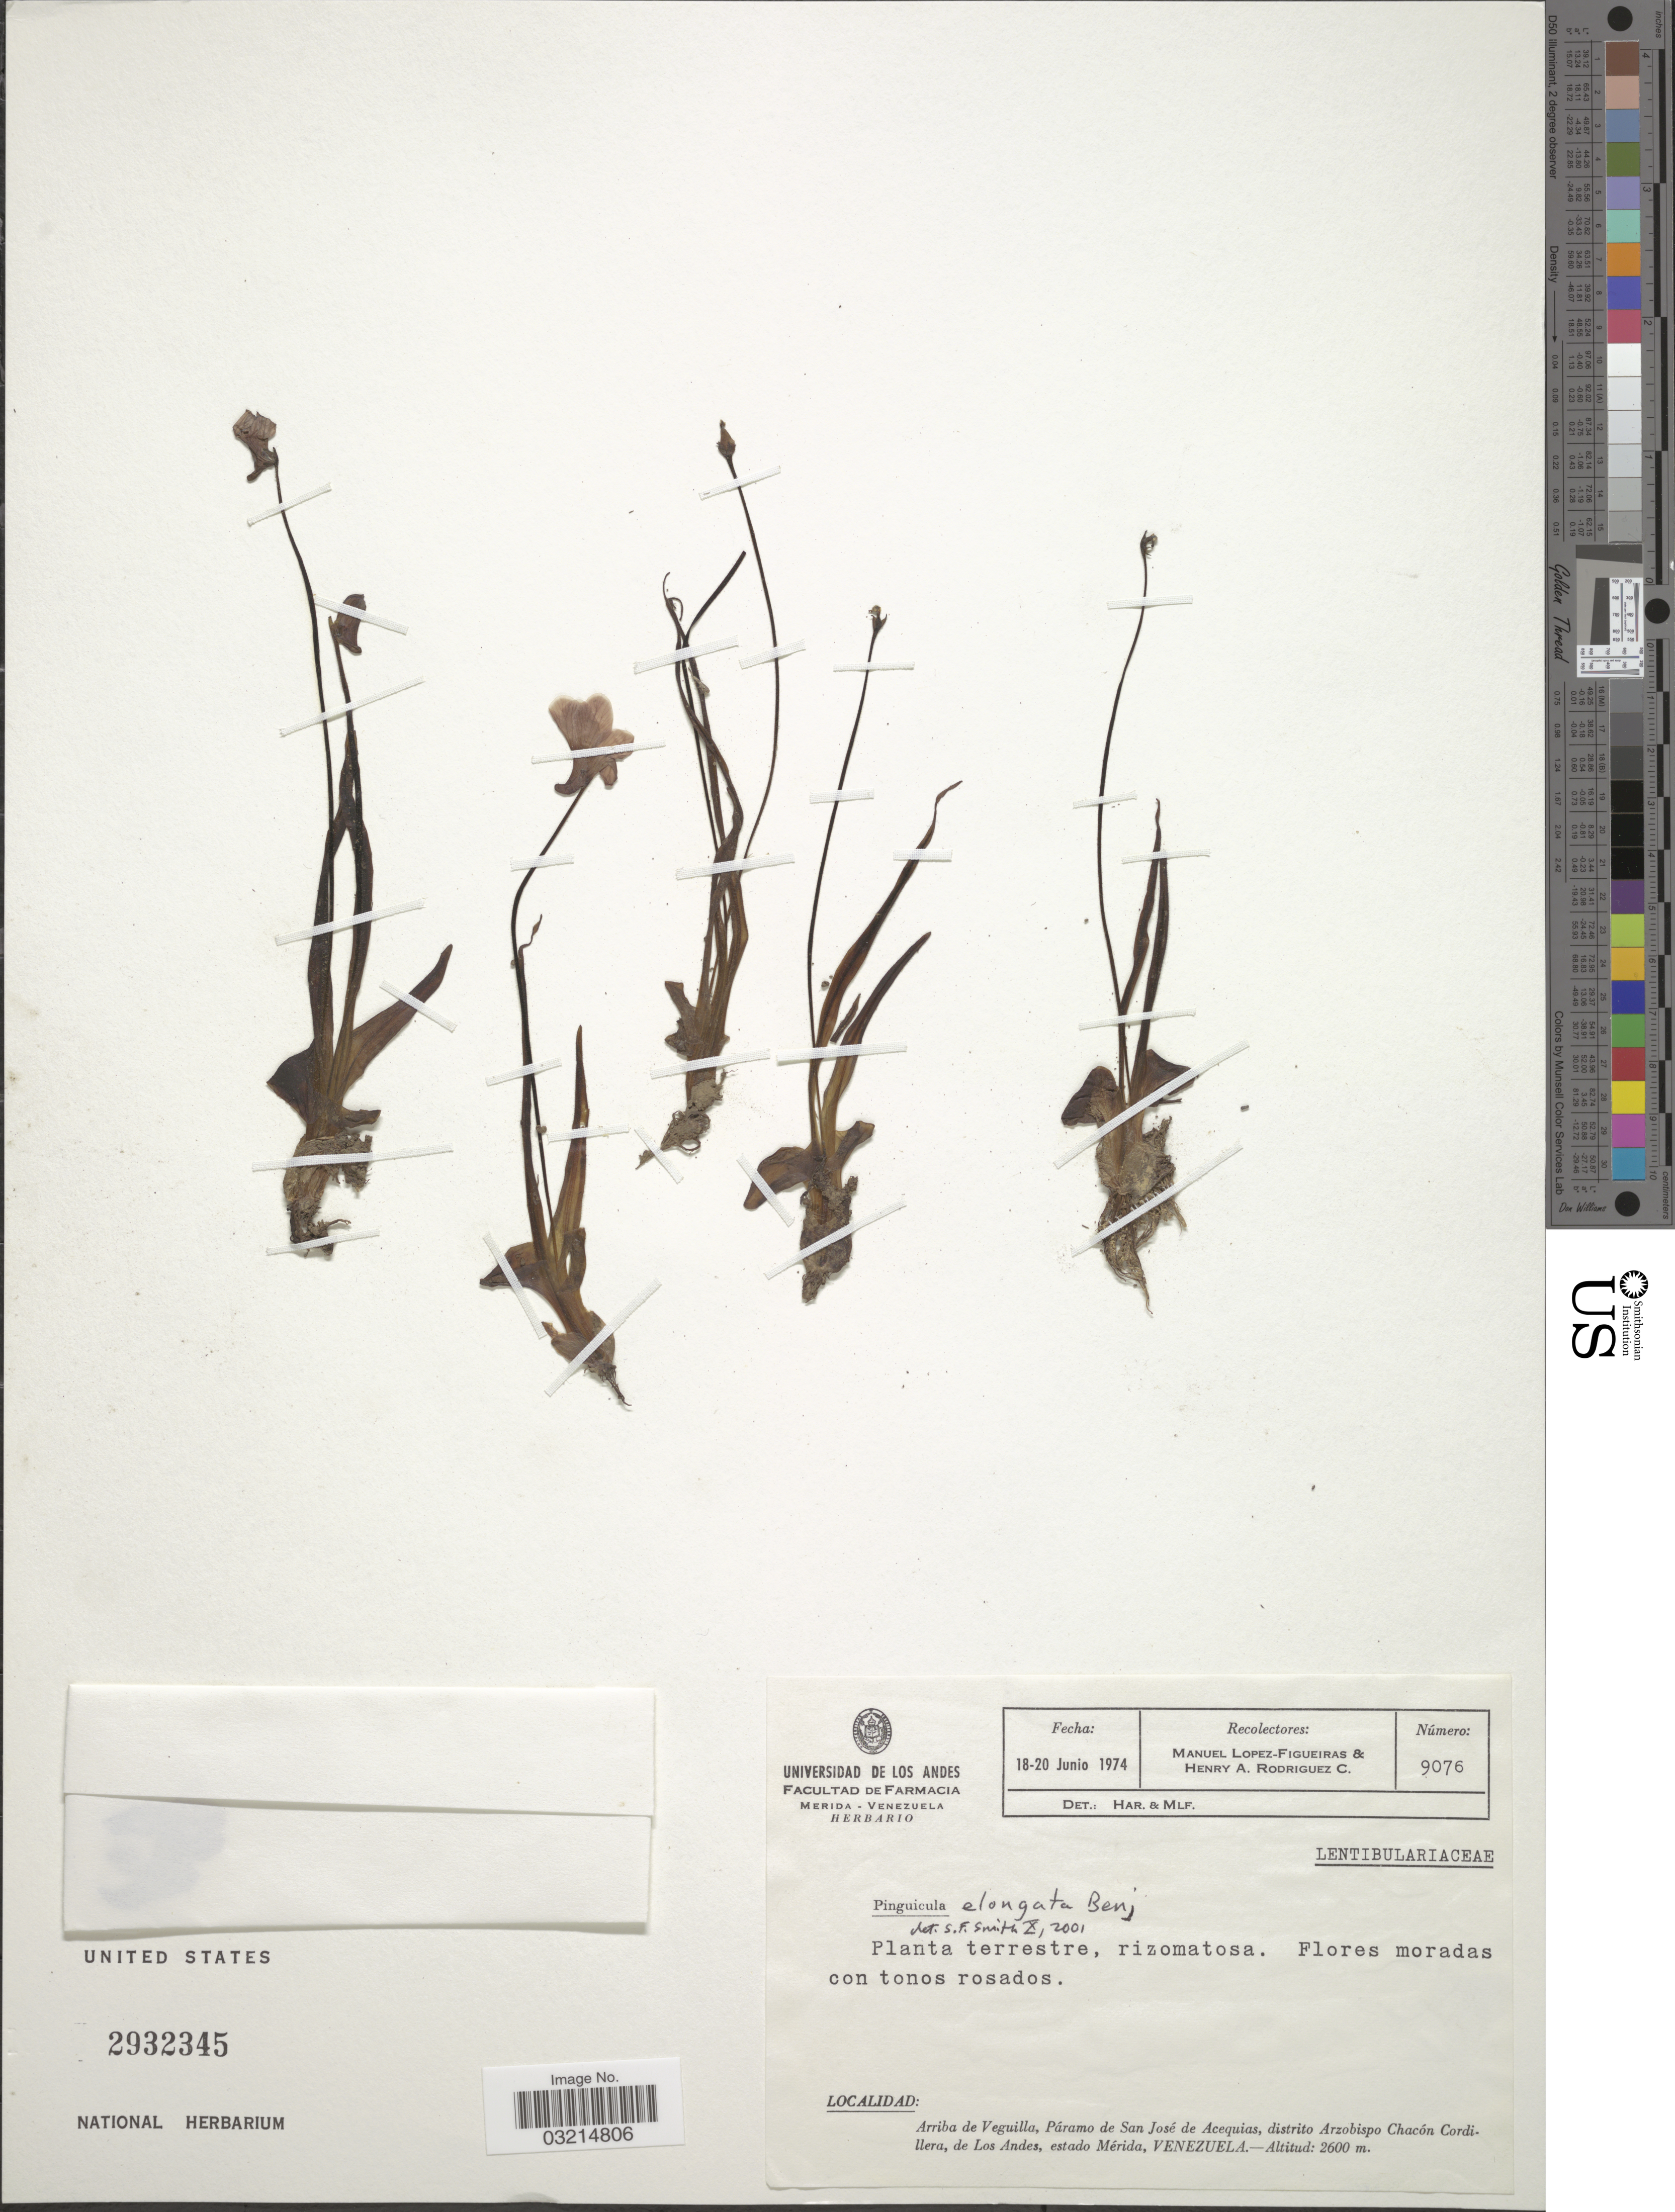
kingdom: Plantae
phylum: Tracheophyta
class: Magnoliopsida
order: Lamiales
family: Lentibulariaceae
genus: Pinguicula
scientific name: Pinguicula elongata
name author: Benj.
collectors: M. López Figueiras & H. A. Rodriguez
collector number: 9076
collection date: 1974-06-18/1974-06-20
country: Venezuela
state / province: Mérida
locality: Arriba de Veguilla, Páramo de San José de Acequias, distrito Arzobispo Chacón Cordillera, de Los Andes.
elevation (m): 2600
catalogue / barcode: US 2932345